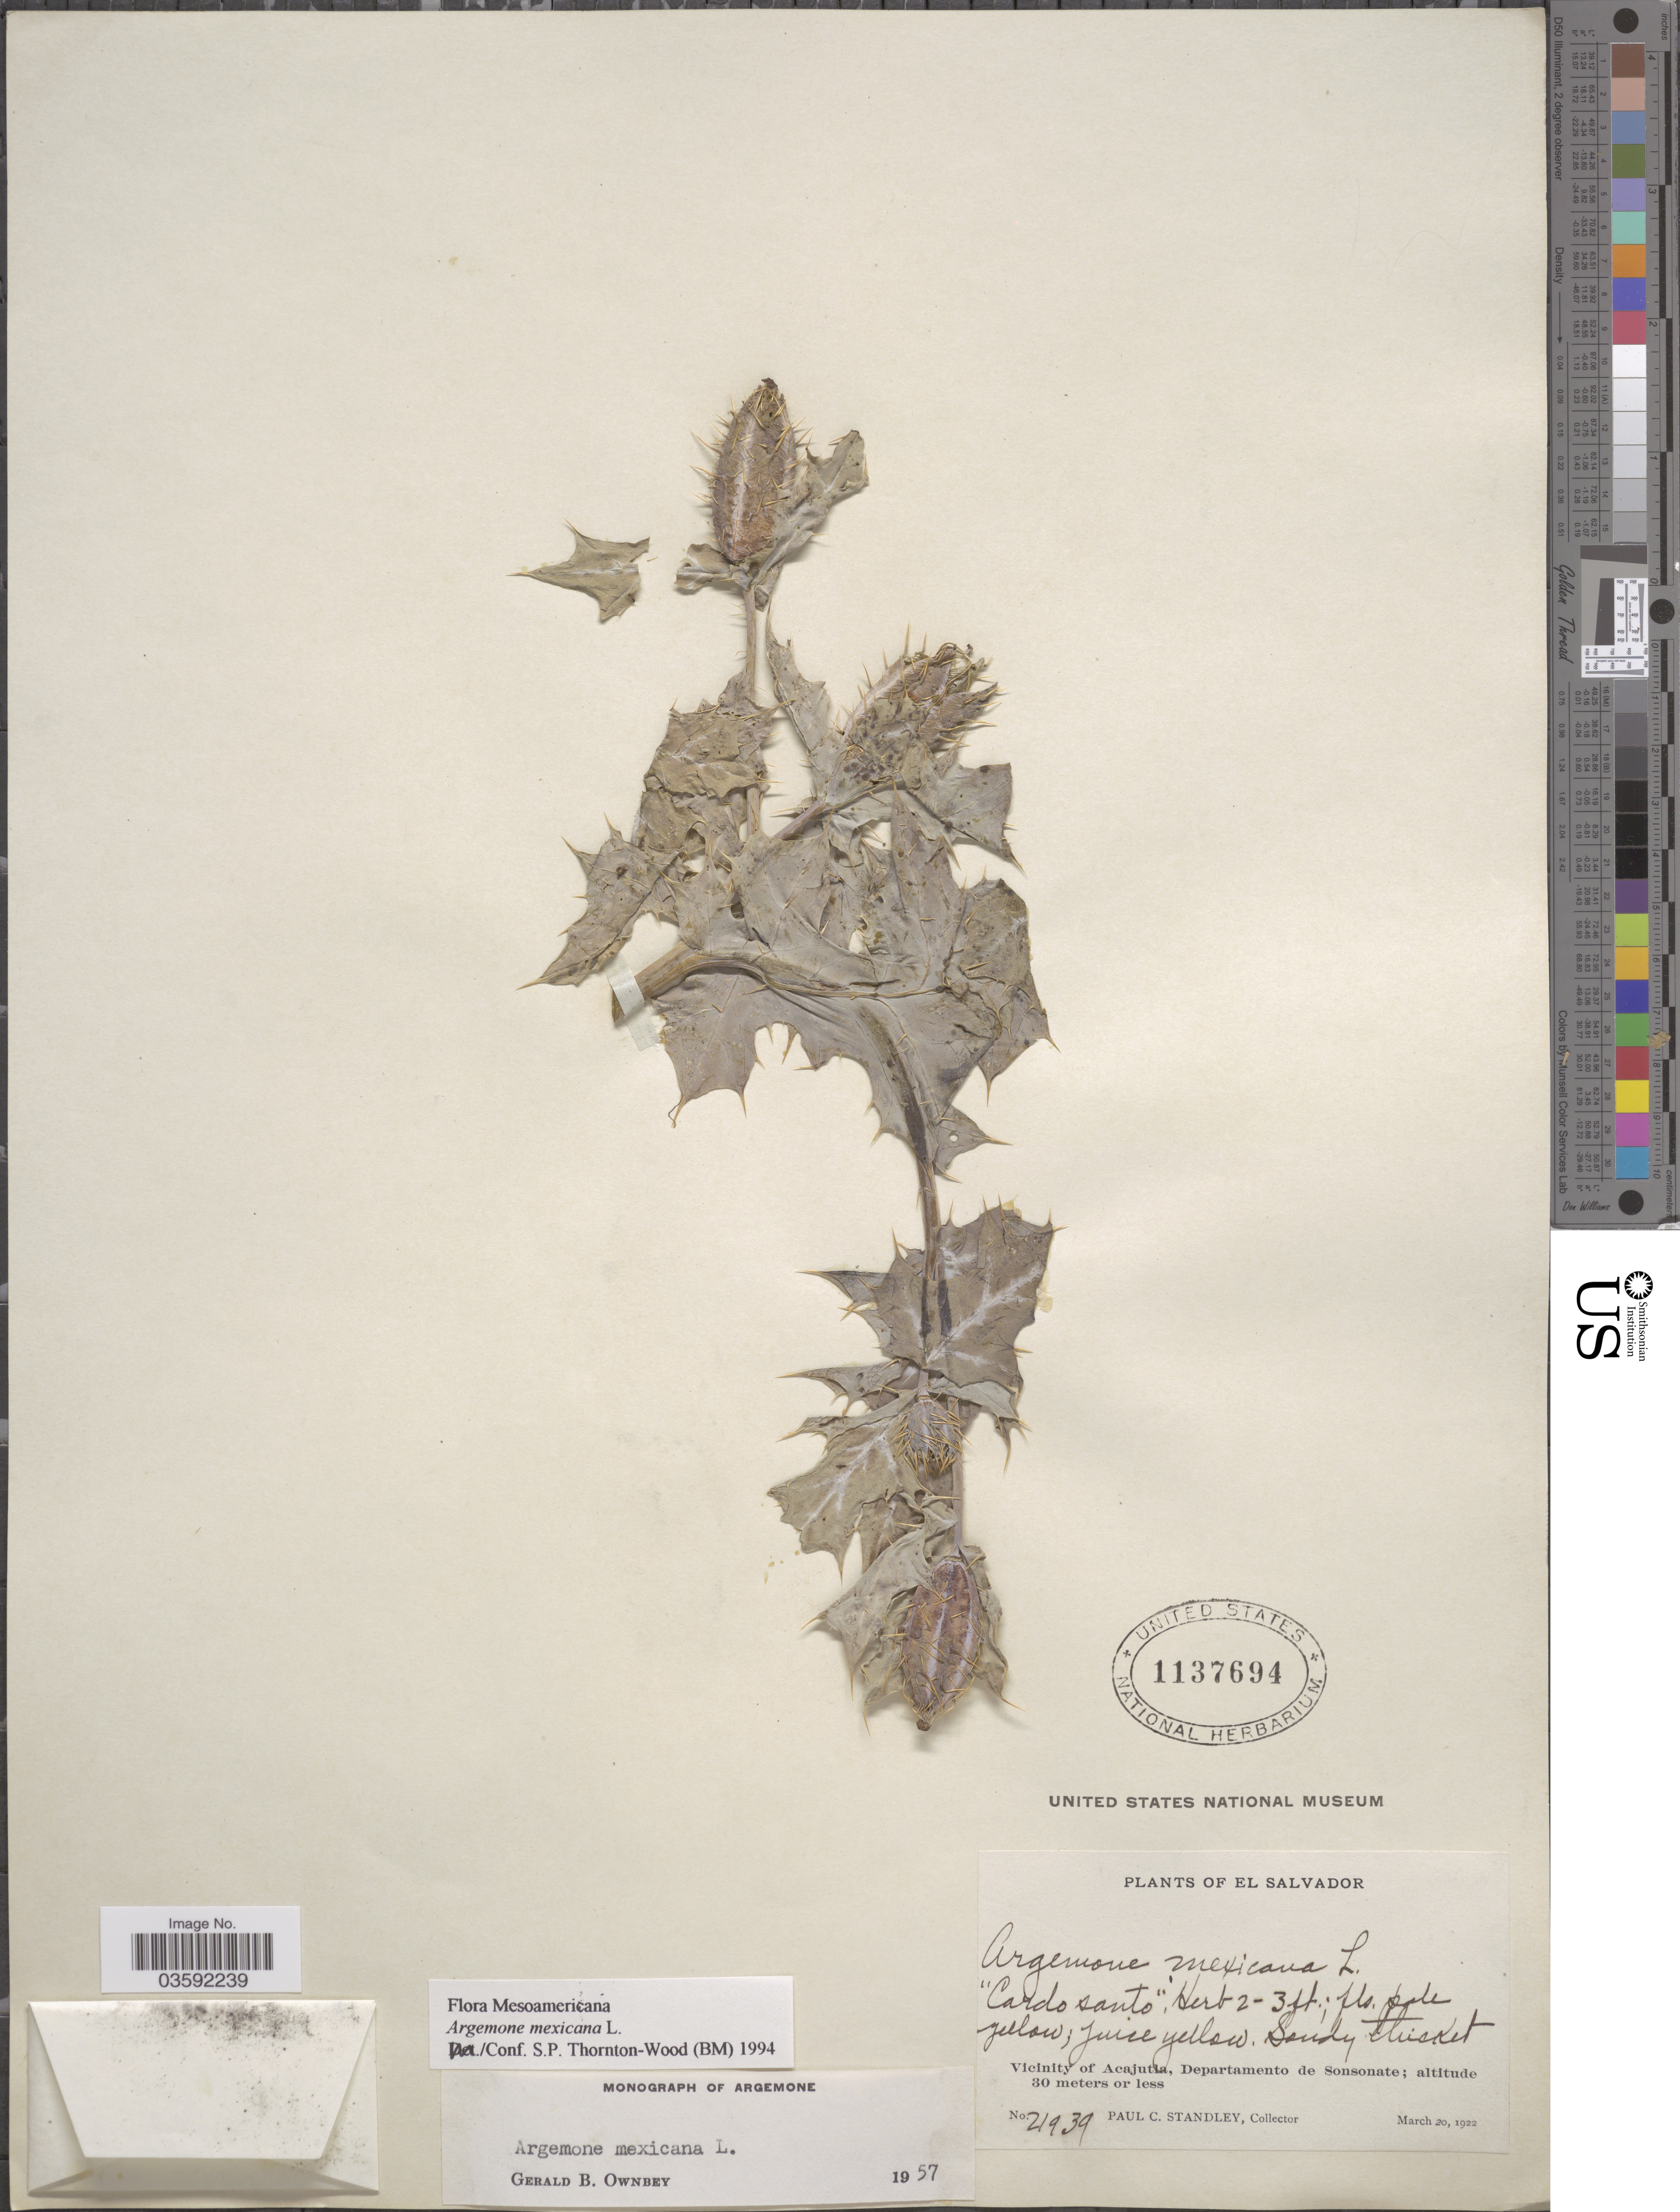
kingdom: Plantae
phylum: Tracheophyta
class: Magnoliopsida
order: Ranunculales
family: Papaveraceae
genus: Argemone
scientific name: Argemone mexicana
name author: L.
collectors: P. C. Standley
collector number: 21939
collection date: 1922-03-20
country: El Salvador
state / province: Sonsonate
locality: Vicinity of Acajutla, Departamento de Sonsonate.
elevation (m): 30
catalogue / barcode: US 1137694